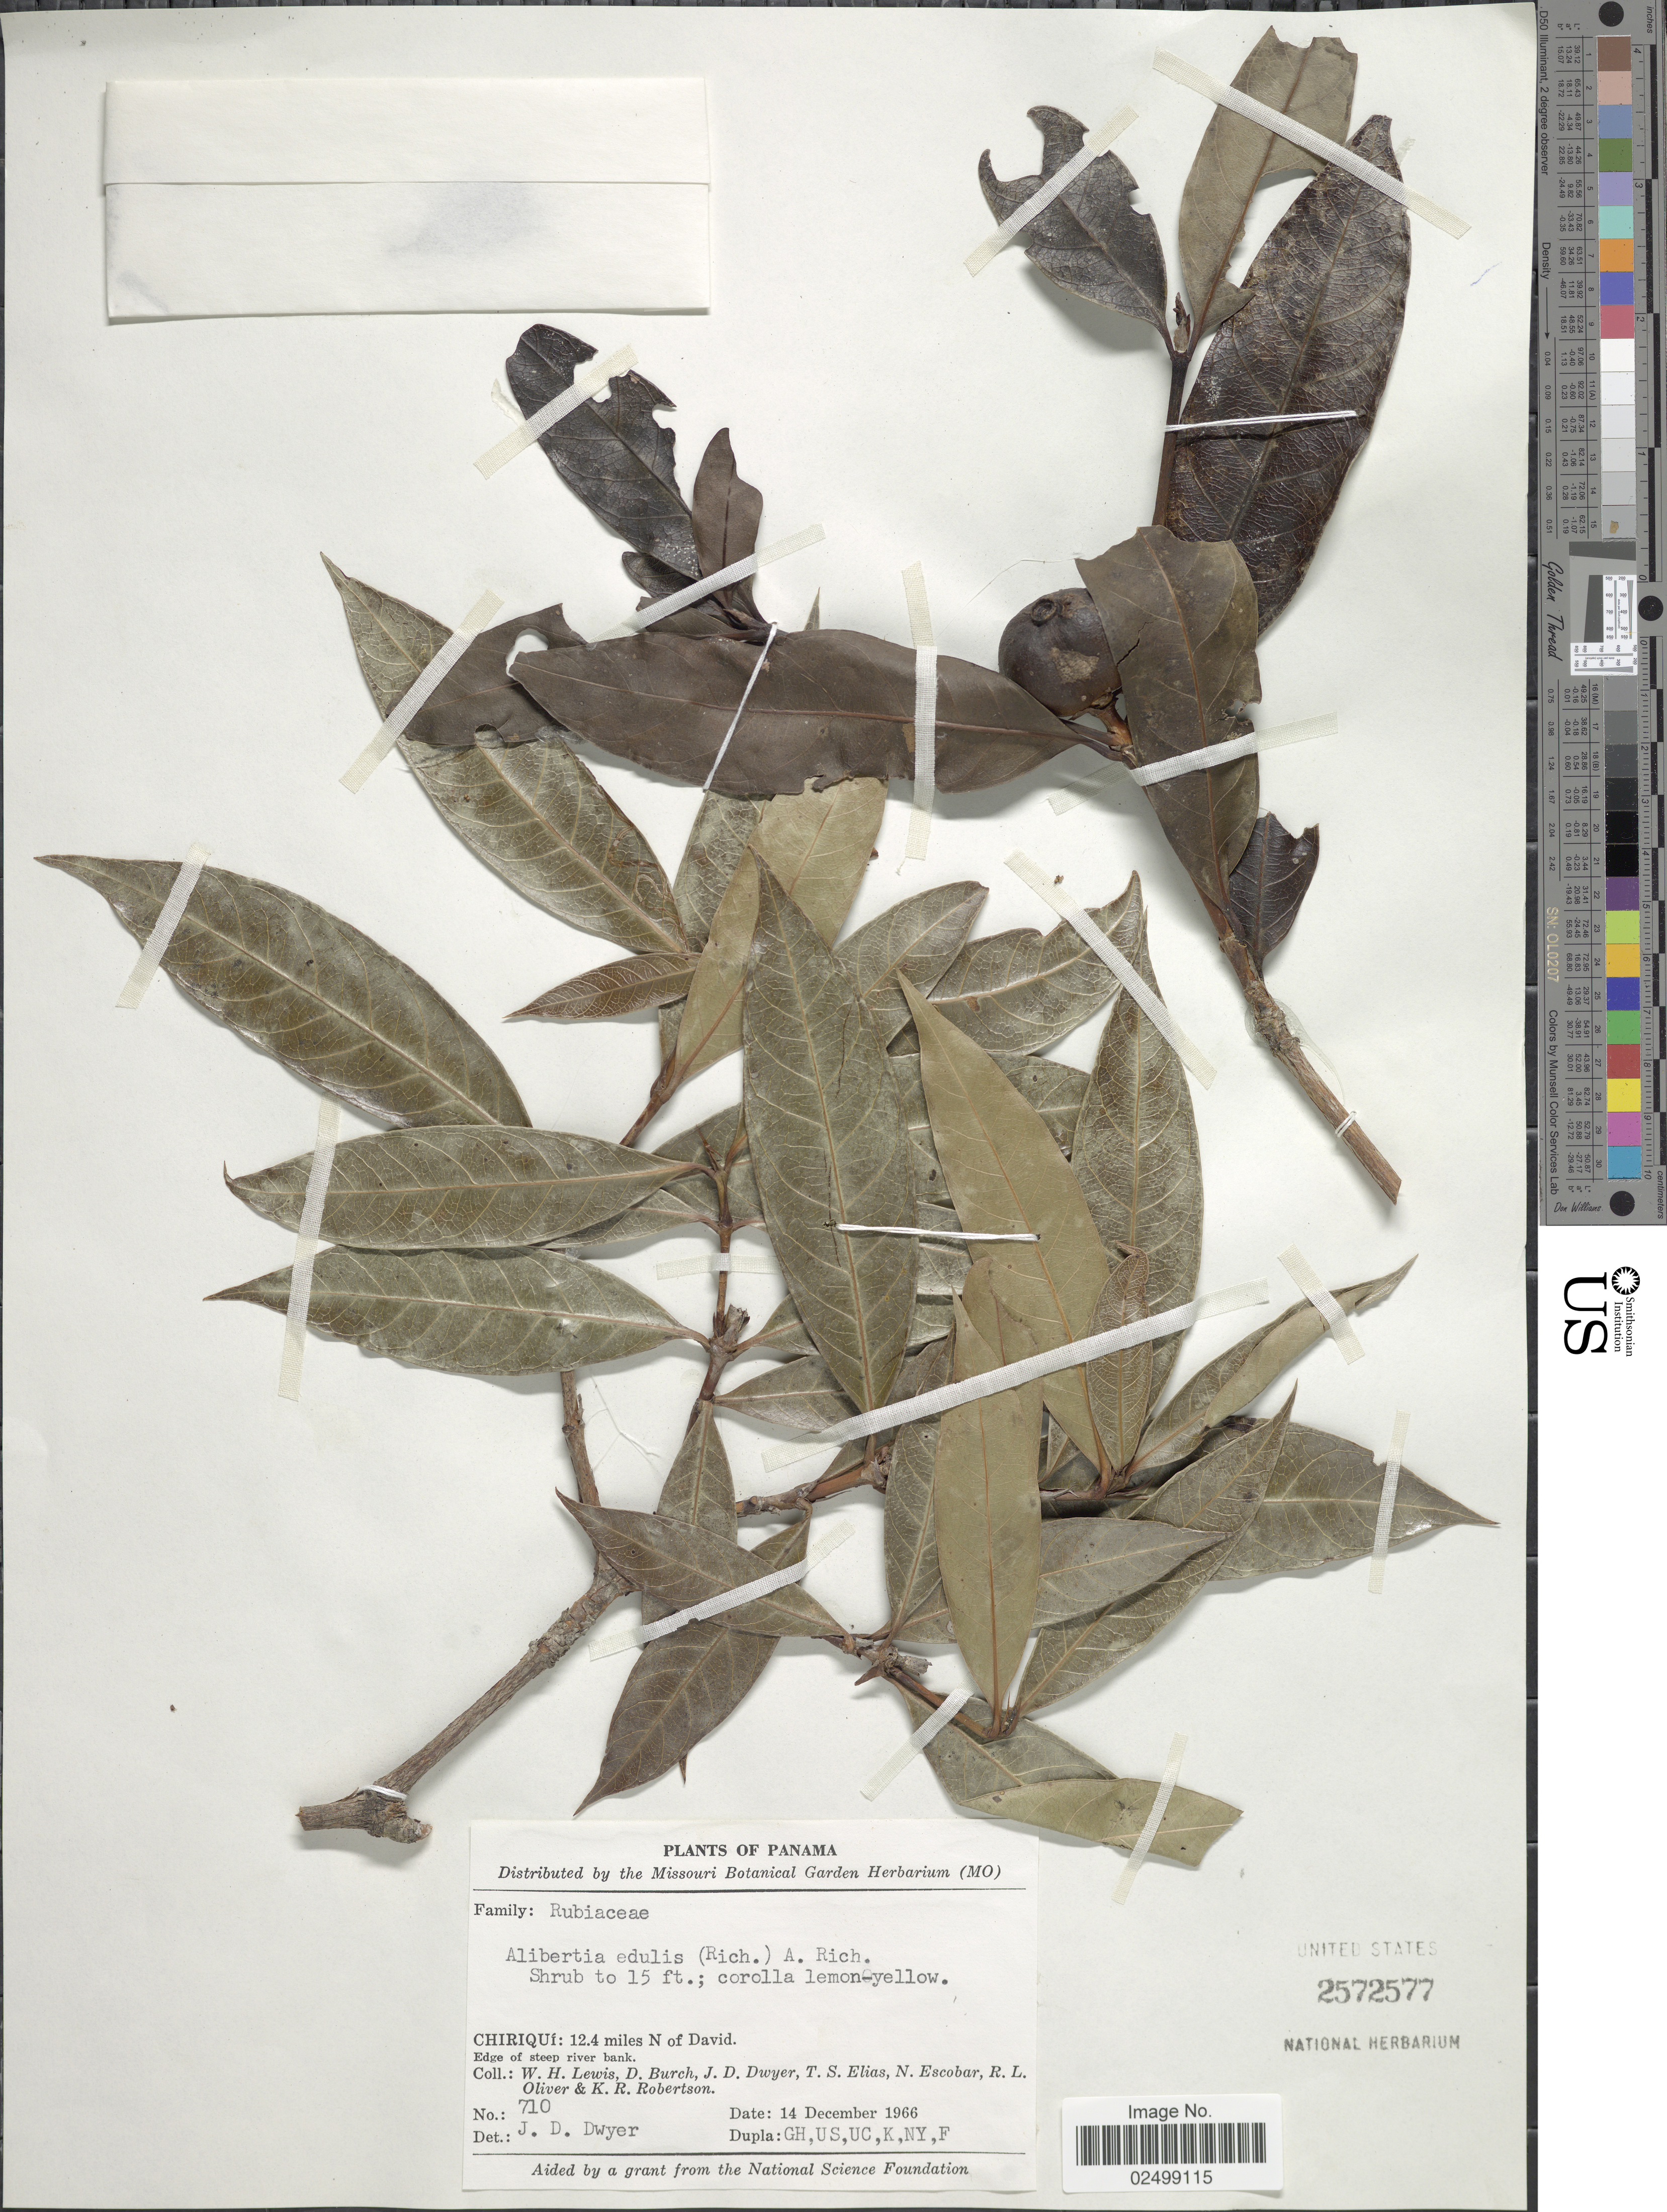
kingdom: Plantae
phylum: Tracheophyta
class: Magnoliopsida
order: Gentianales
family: Rubiaceae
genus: Alibertia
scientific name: Alibertia edulis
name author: (Rich.) A. Rich. ex DC.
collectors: W. H. Lewis, D. Burch, J. D. Dwyer, T. S. Elias & et al.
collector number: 710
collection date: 1966-12-14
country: Panama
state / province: Chiriqui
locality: Chiriqui: 12.4 miles N of David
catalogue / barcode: US 2572577